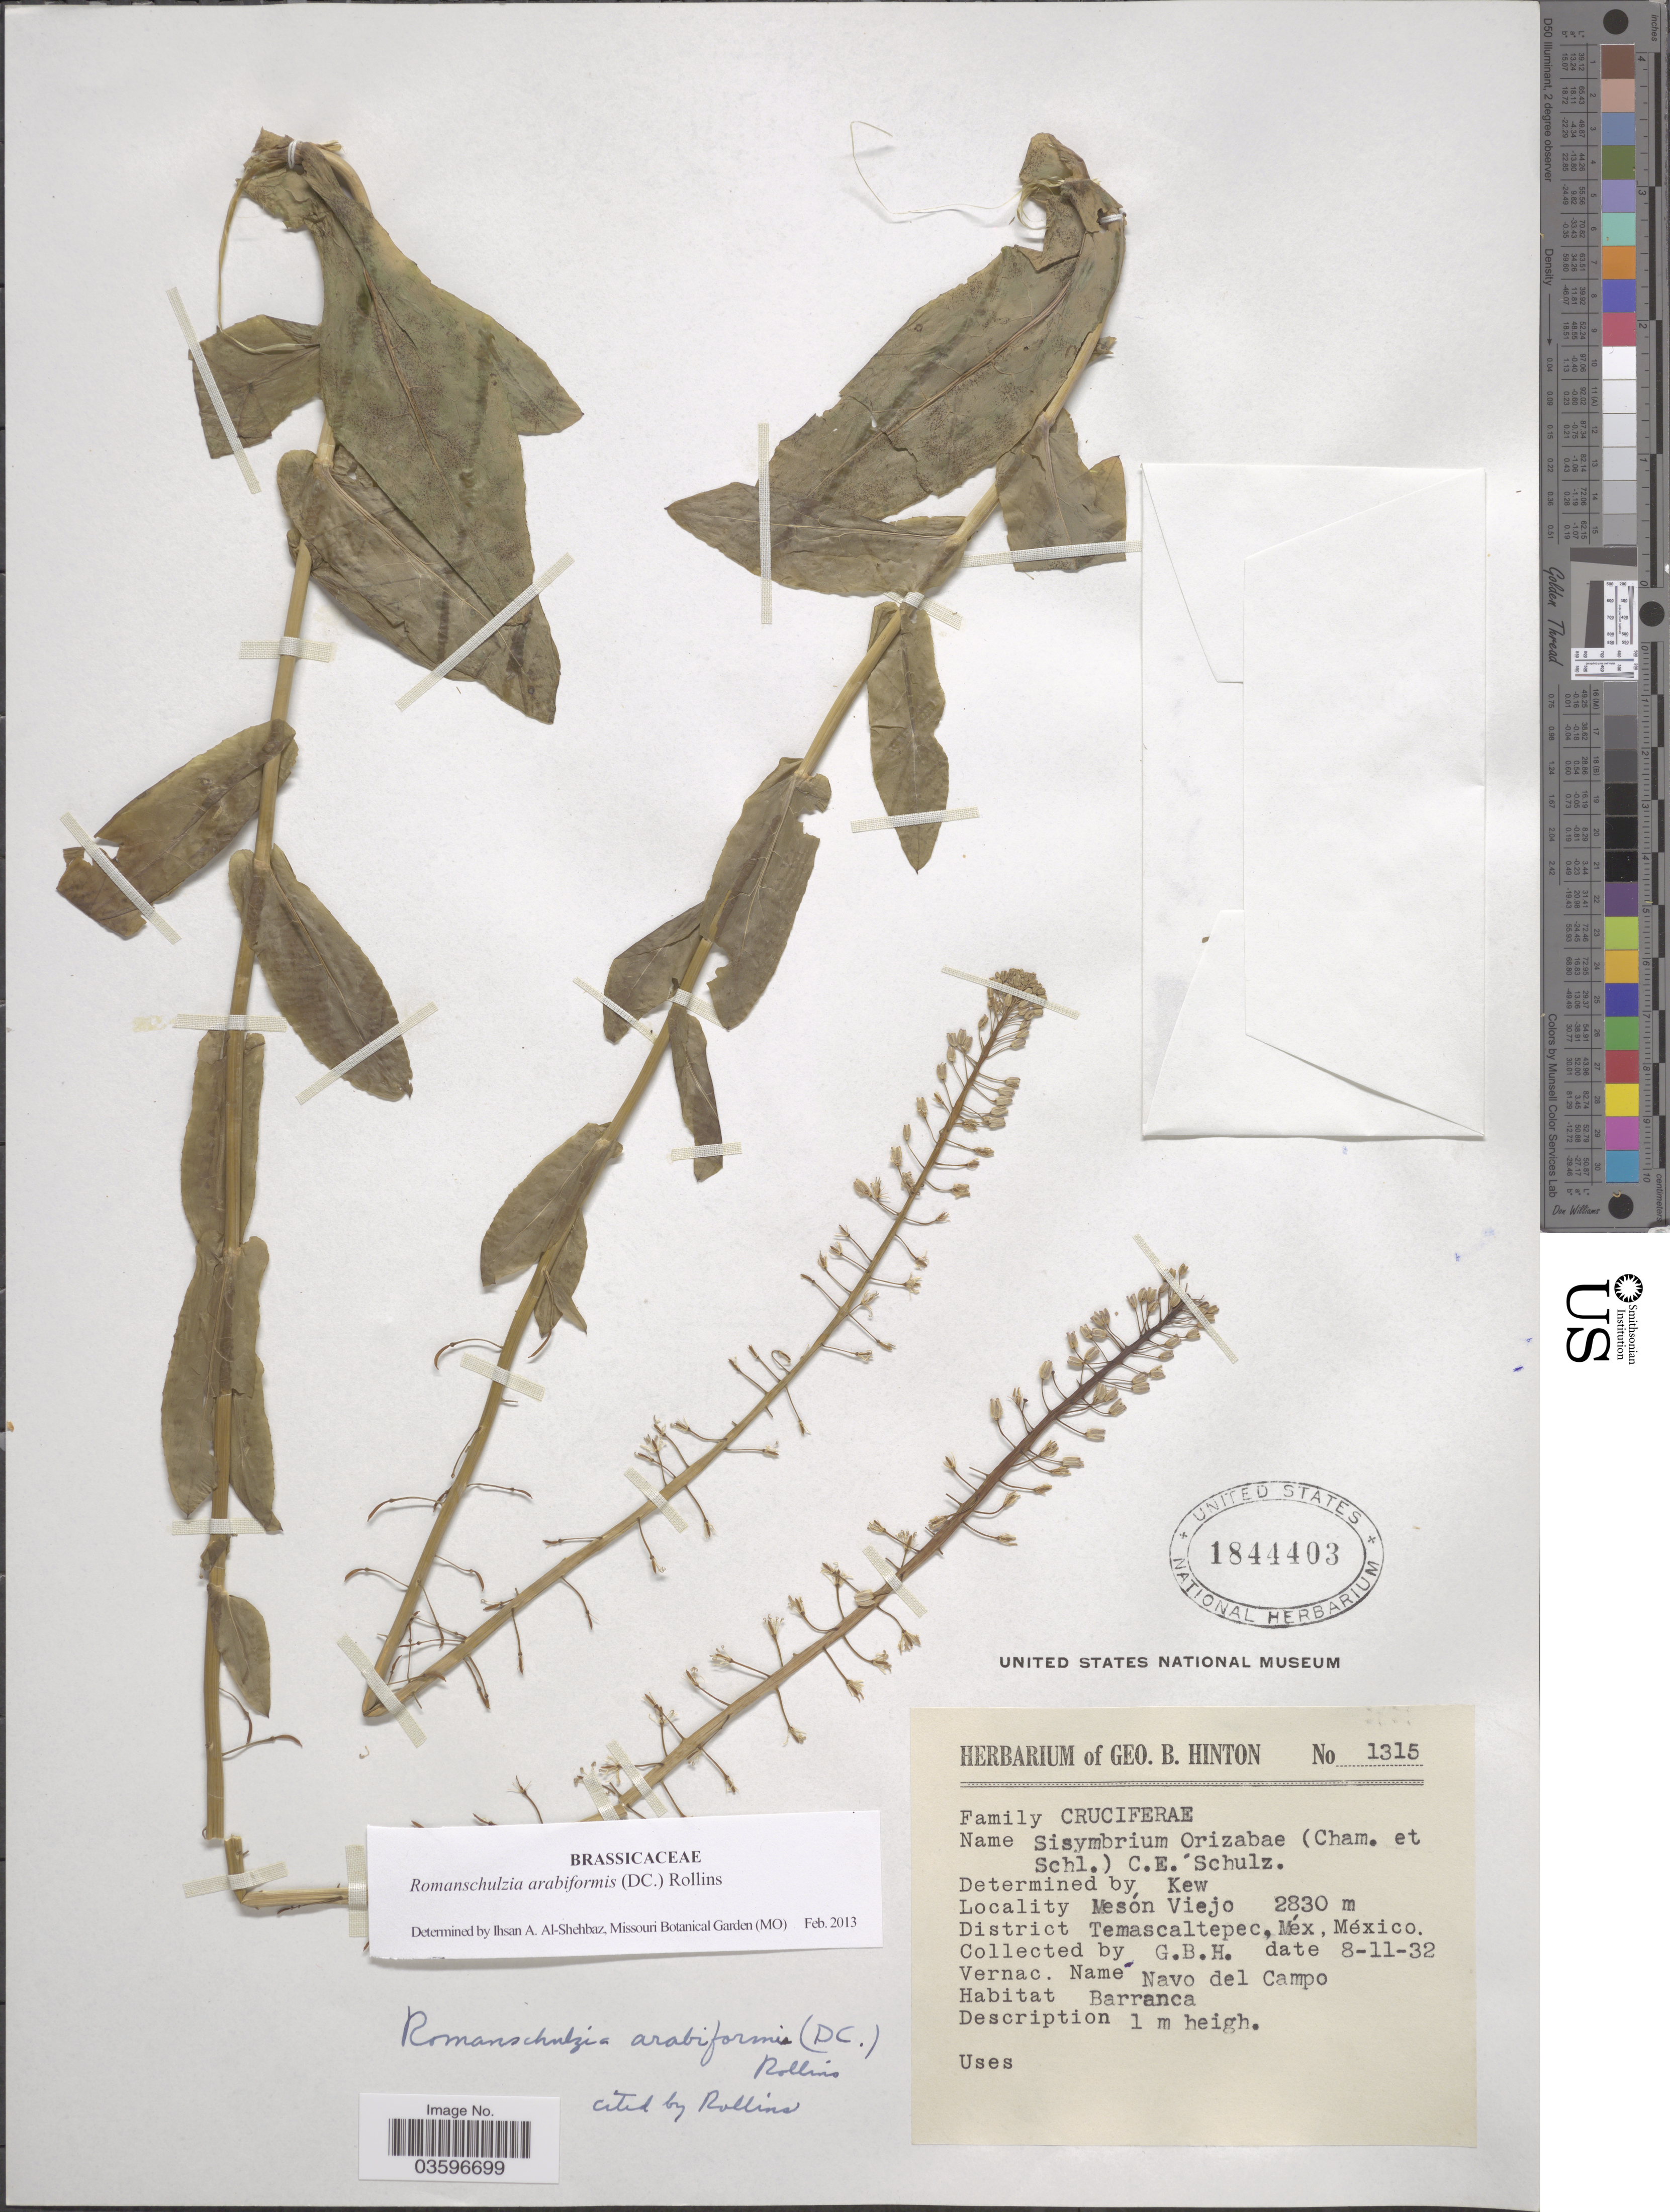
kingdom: Plantae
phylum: Tracheophyta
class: Magnoliopsida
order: Brassicales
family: Brassicaceae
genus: Romanschulzia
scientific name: Romanschulzia arabiformis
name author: (DC.) Rollins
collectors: G. B. Hinton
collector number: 1315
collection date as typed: Transcribed d/m/y: 8/11/32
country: Mexico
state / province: México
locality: Mesón Viejo, District Temascaltepec.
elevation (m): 2830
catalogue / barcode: US 1844403